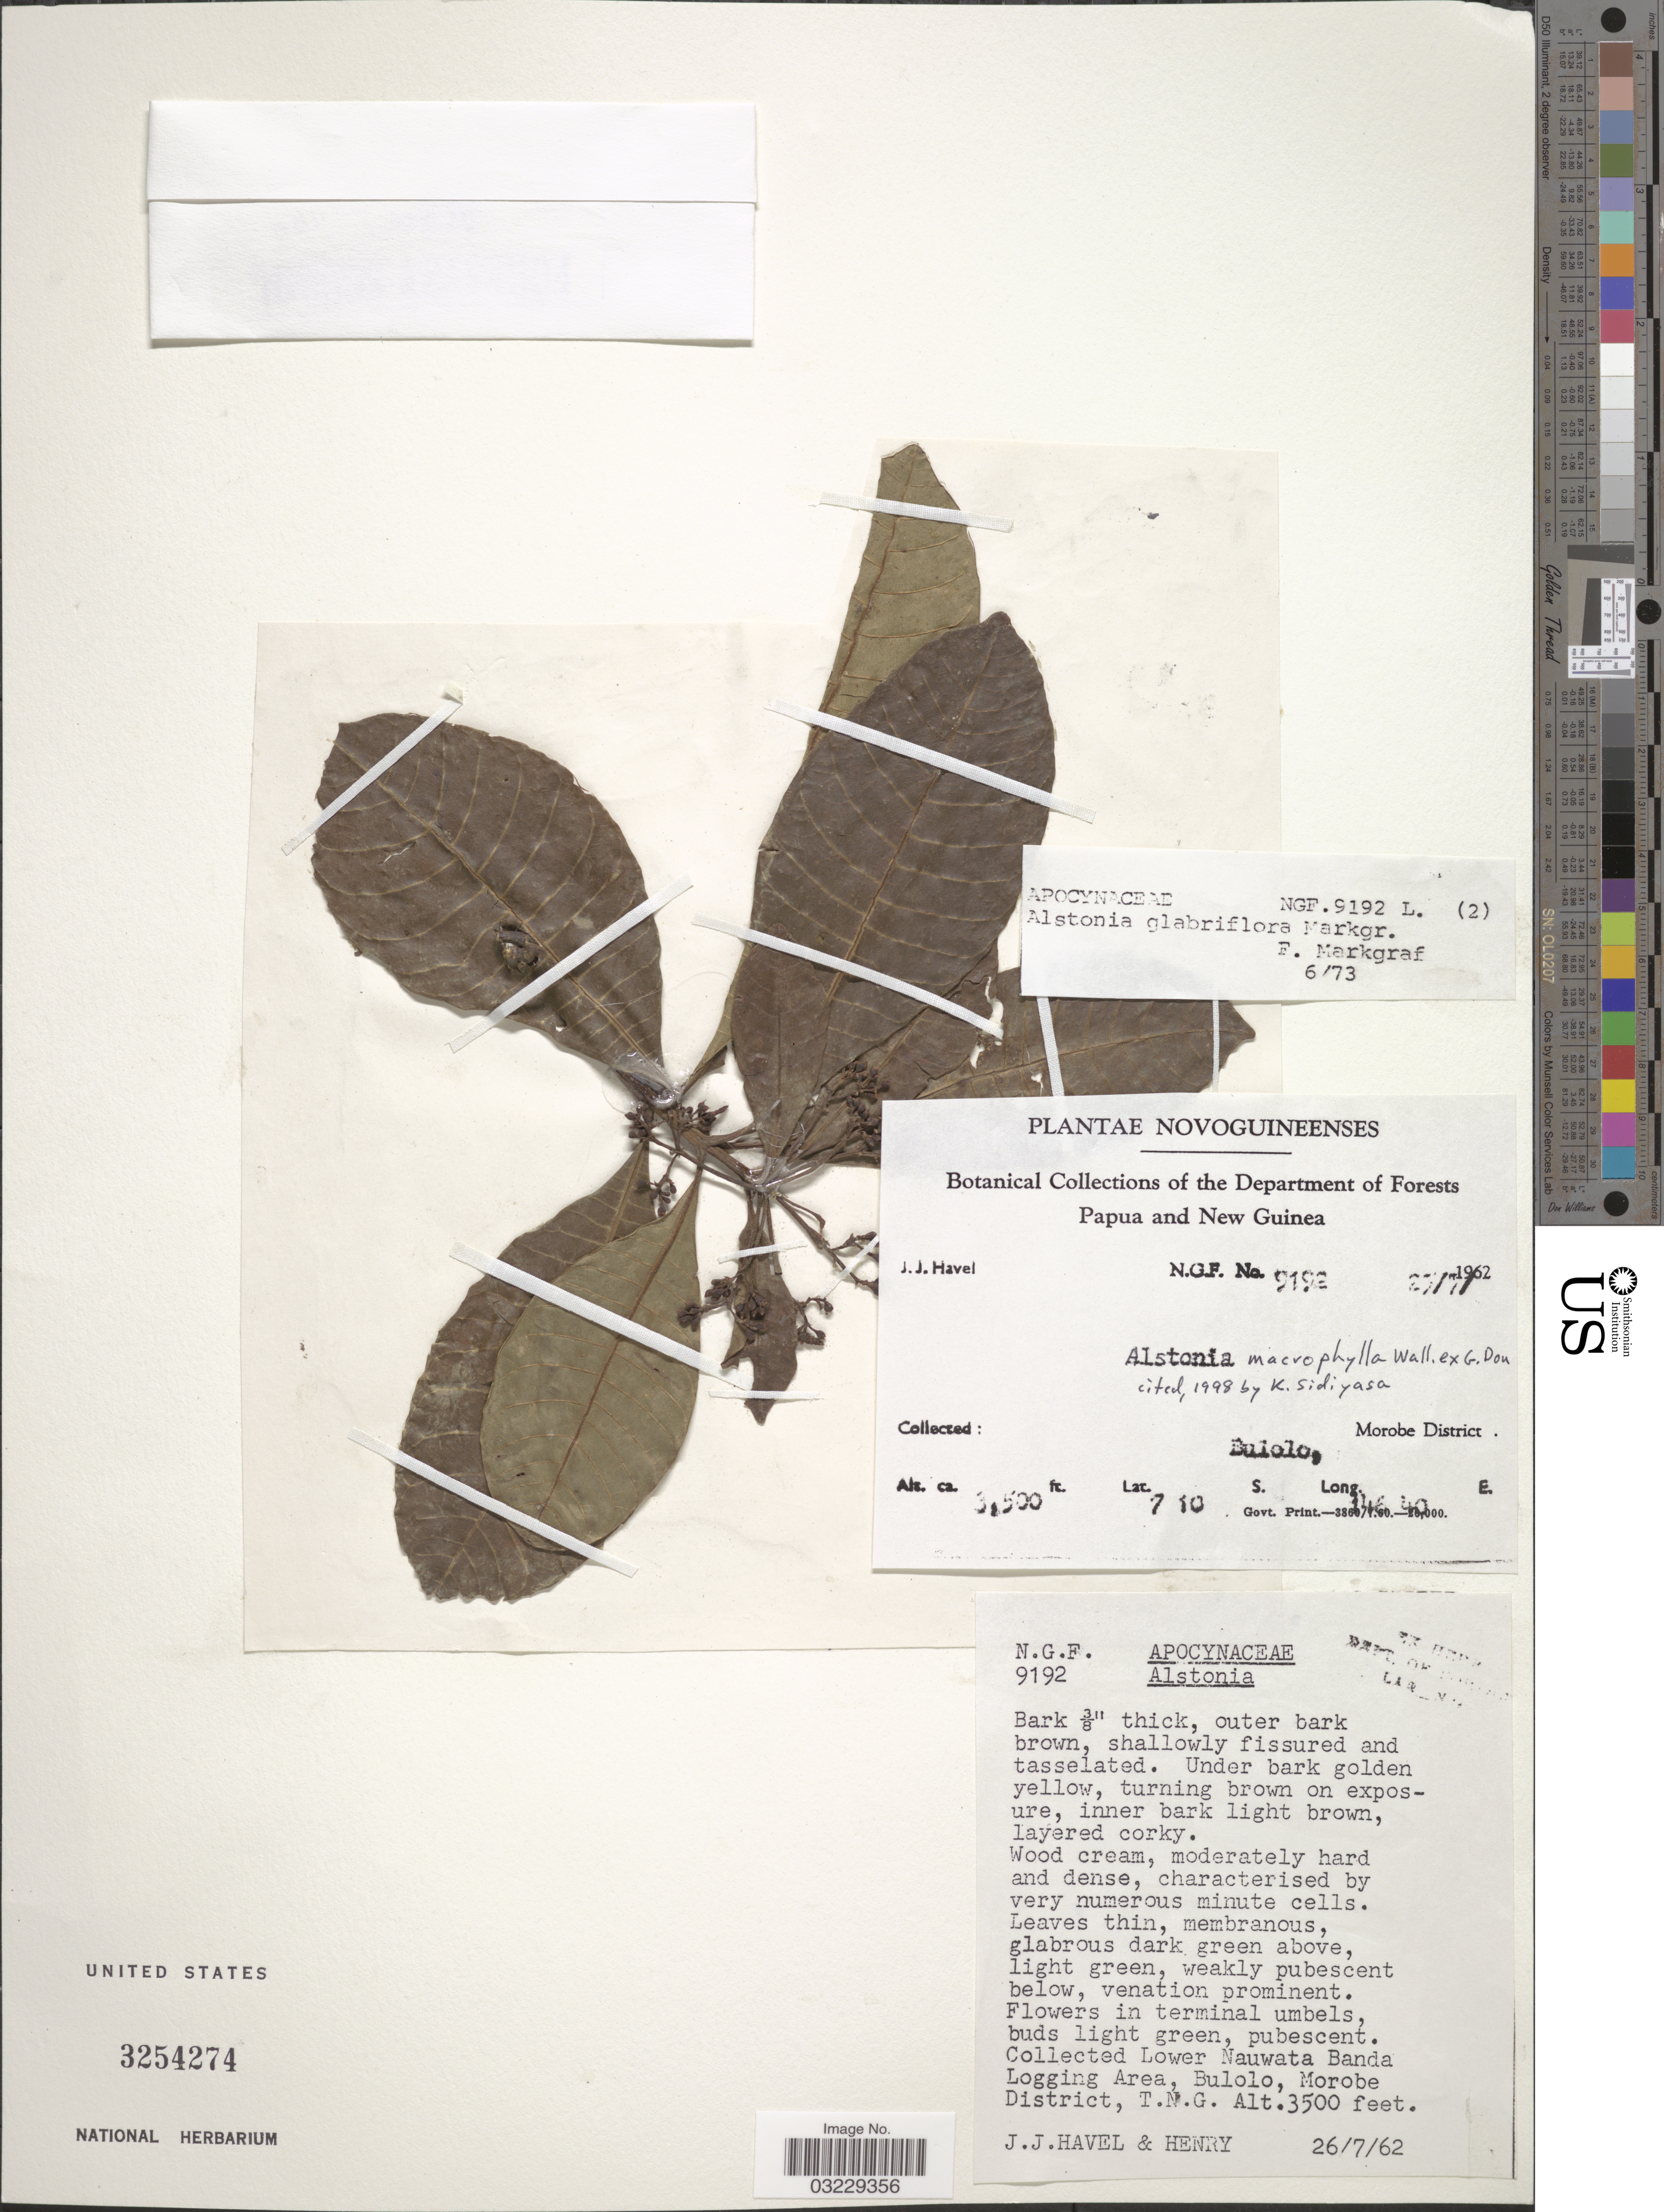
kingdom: Plantae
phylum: Tracheophyta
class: Magnoliopsida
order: Gentianales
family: Apocynaceae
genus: Alstonia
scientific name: Alstonia macrophylla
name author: Wall. ex G. Don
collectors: J. Havel & -. Henry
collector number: NGF9192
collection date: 1962-07-26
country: Papua New Guinea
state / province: Morobe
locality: Lower Nauwata Banda Logging Area, Bulolo, Morobe District, T.N.G.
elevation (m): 1067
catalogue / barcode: US 3254274